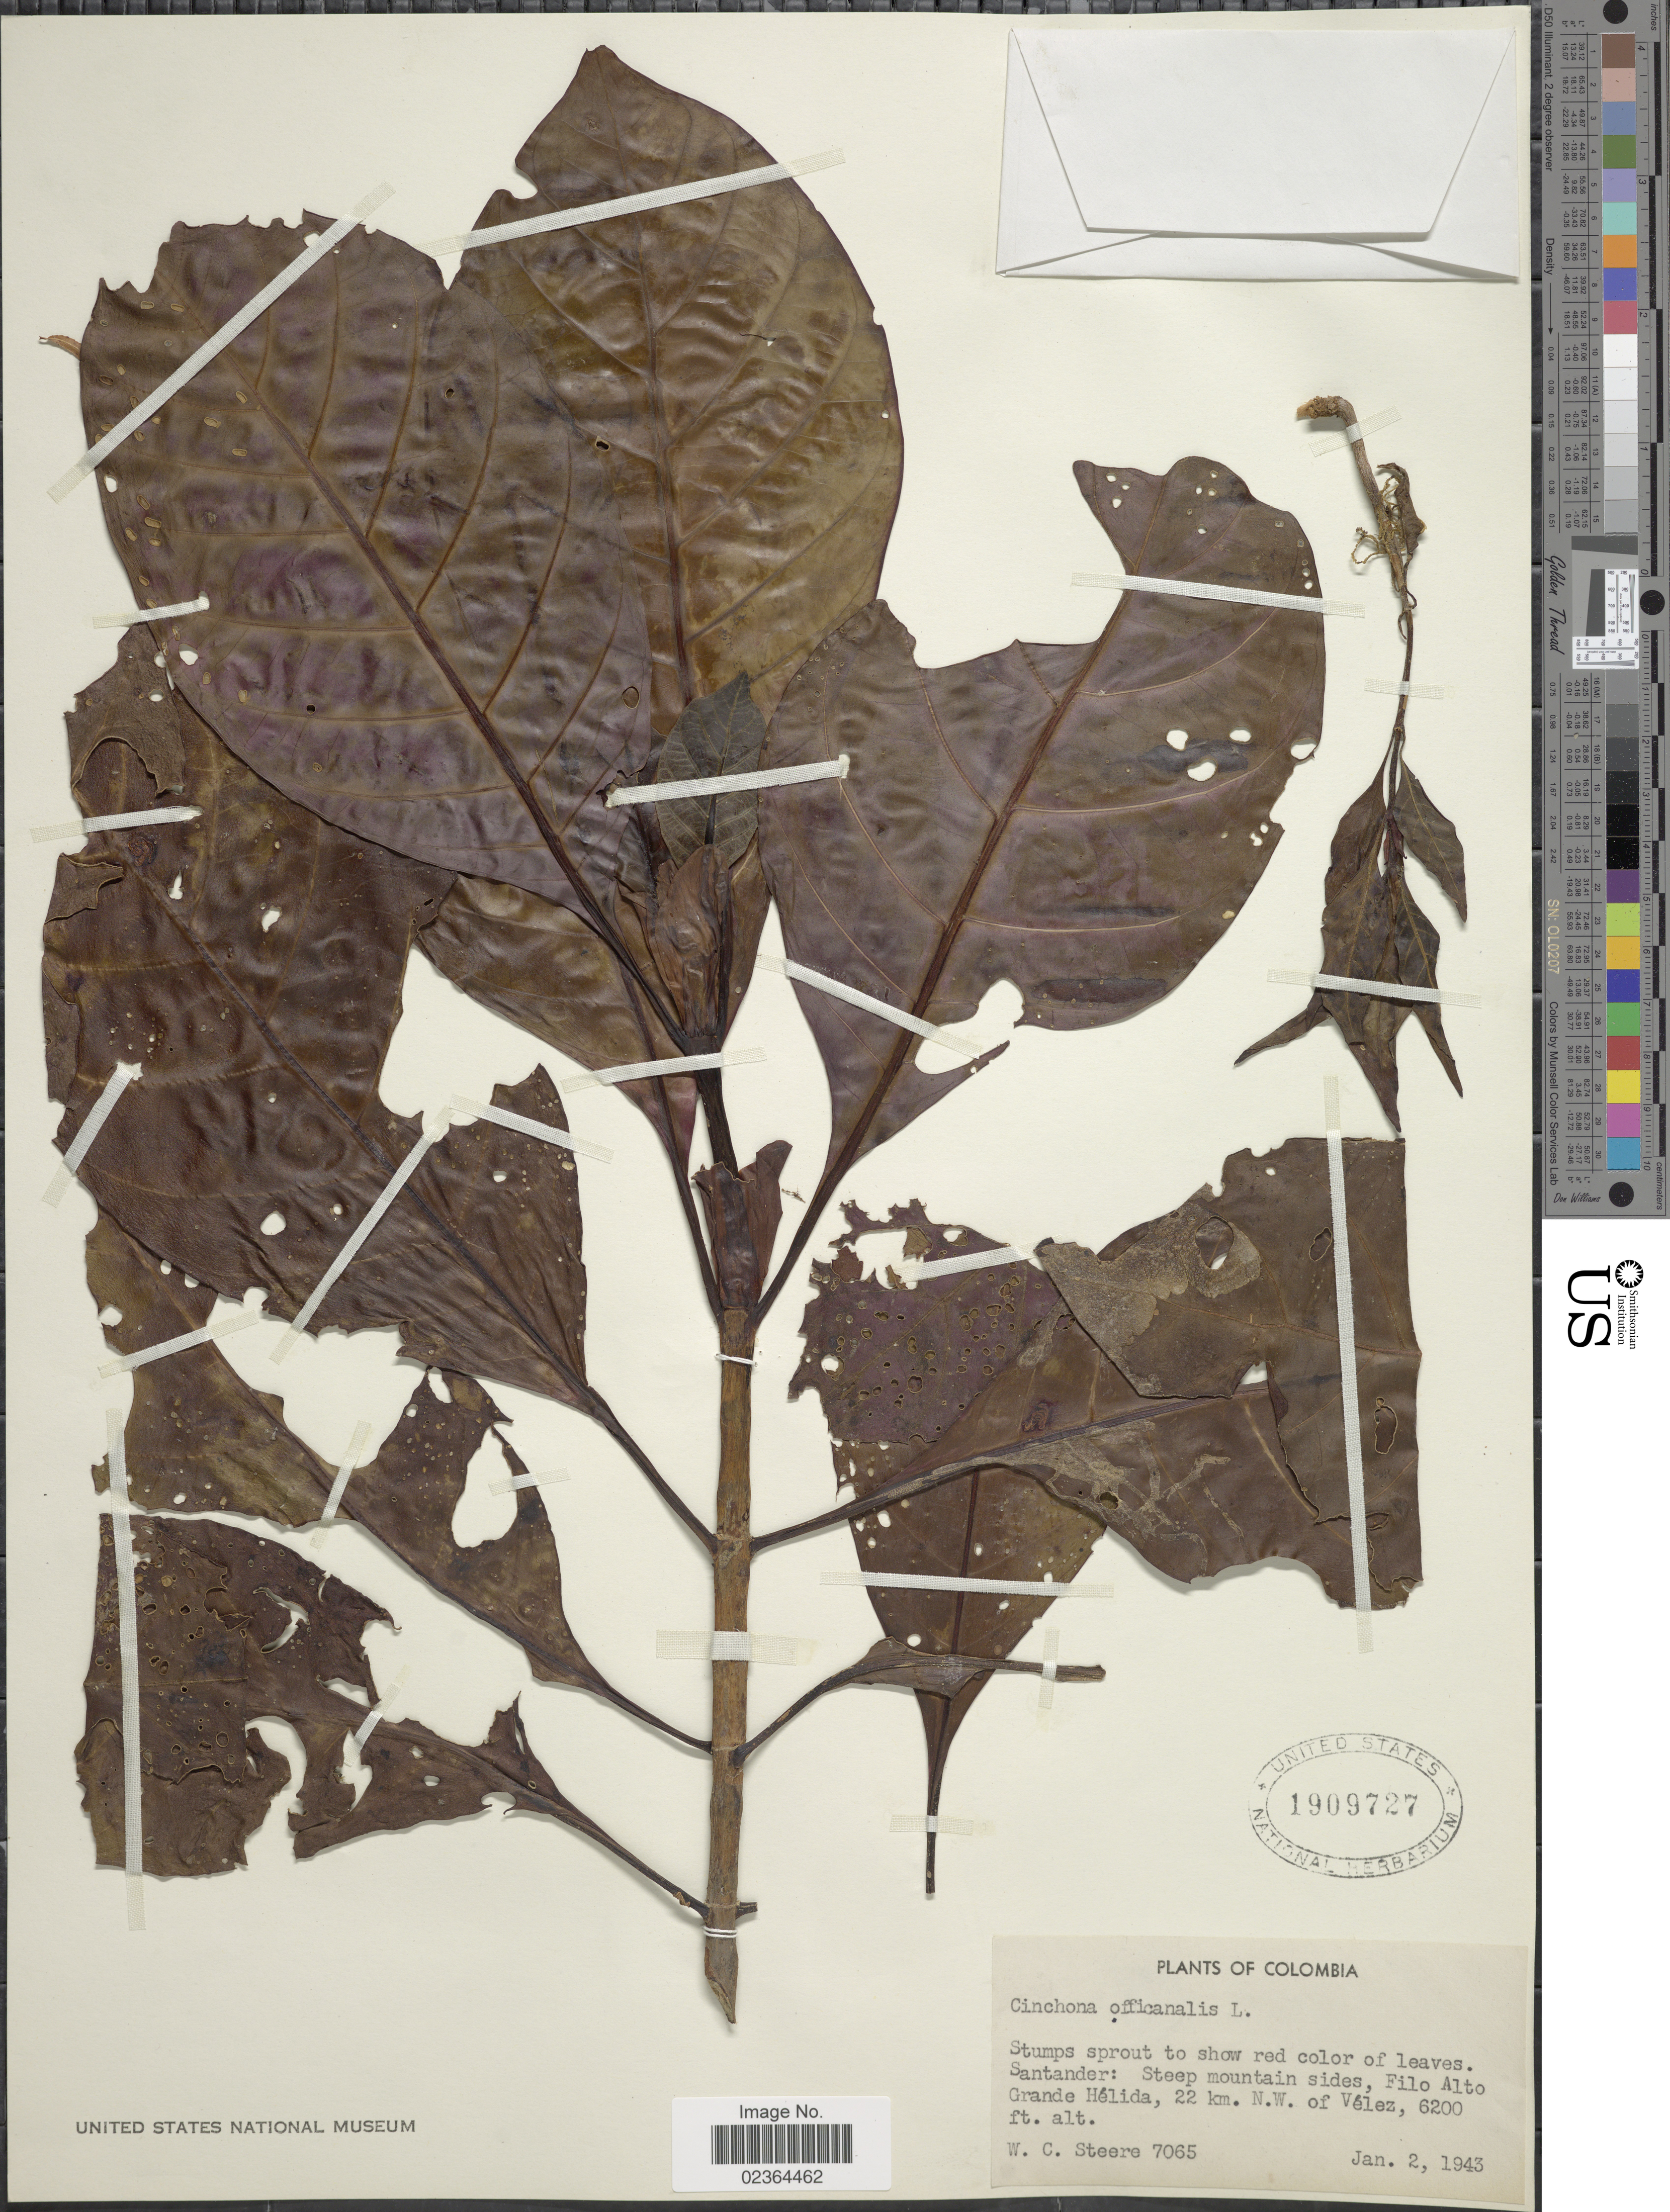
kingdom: Plantae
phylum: Tracheophyta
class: Magnoliopsida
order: Gentianales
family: Rubiaceae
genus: Cinchona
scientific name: Cinchona officinalis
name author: L.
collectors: W. C. Steere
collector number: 7065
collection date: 1943-01-02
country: Colombia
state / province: Santander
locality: Santander: Steep mountain sides, Filo Alto Grande Helida, 22 km. N.W. of Velez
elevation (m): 1890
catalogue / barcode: US 1909727